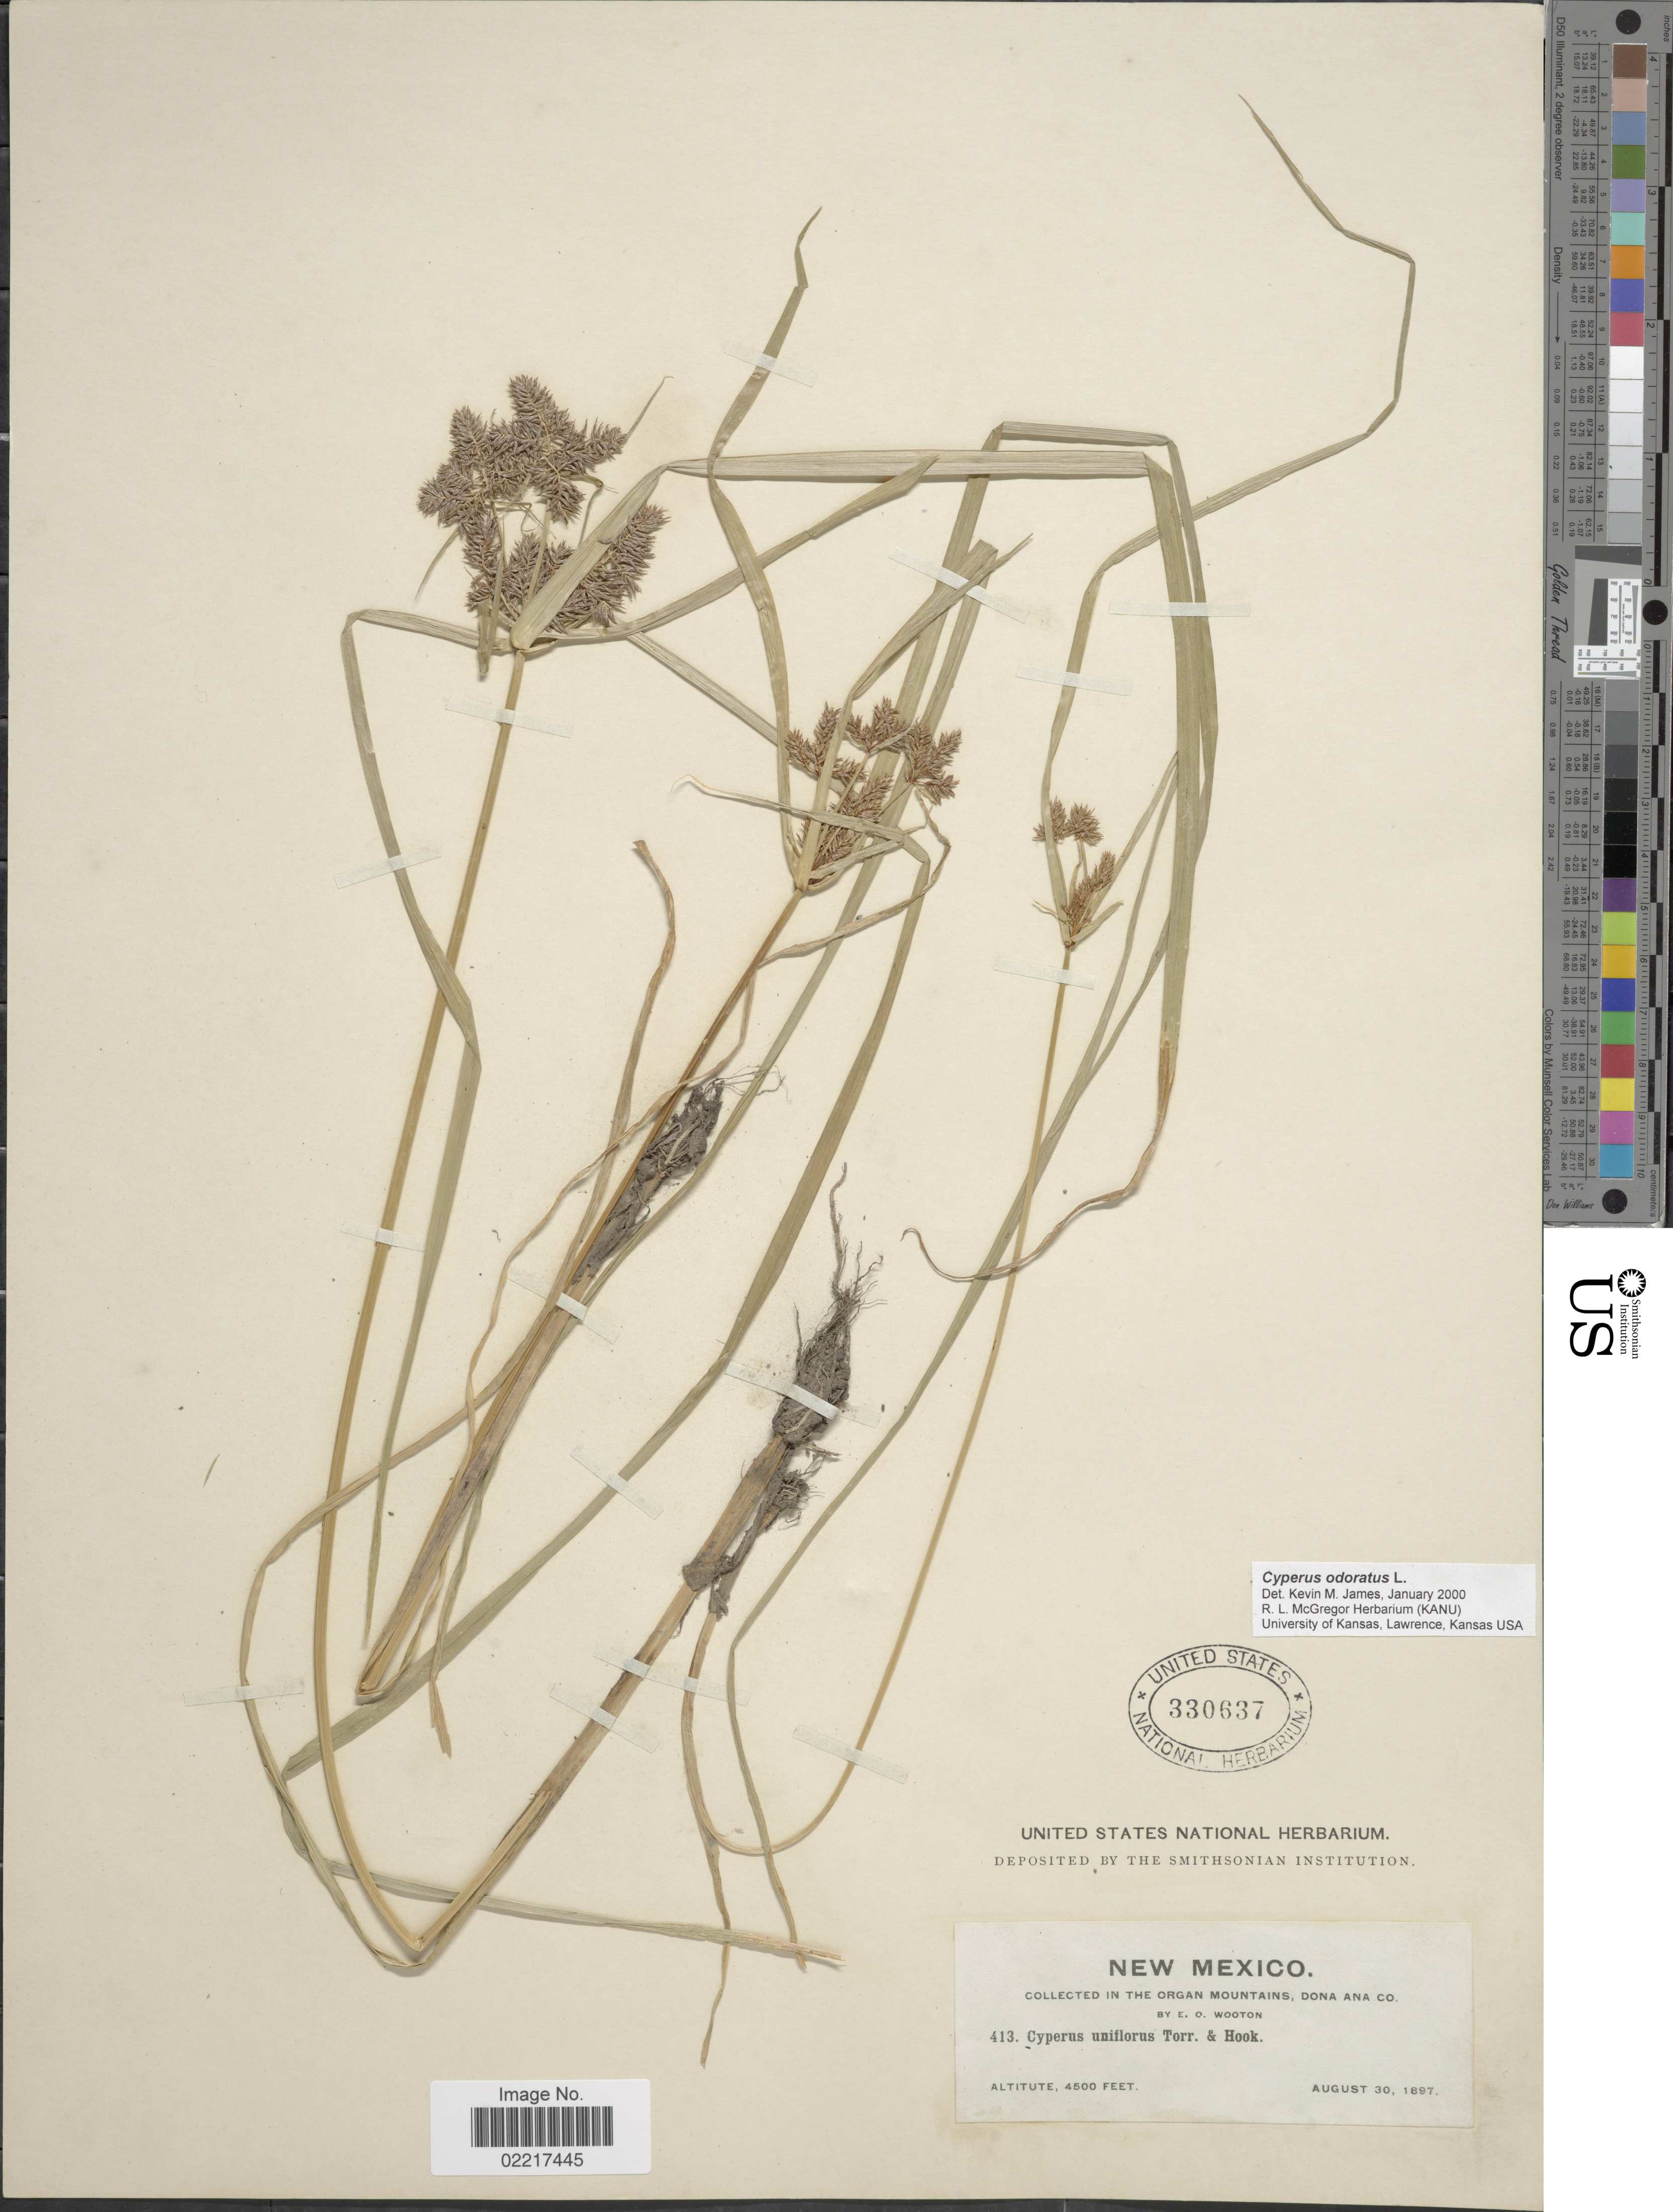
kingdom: Plantae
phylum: Tracheophyta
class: Liliopsida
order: Poales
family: Cyperaceae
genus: Cyperus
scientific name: Cyperus odoratus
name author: L.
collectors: E. O. Wooton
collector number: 413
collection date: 1897-08-30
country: United States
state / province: New Mexico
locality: In the Organ Mountains, Dona Ana Co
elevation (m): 1372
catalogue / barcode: US 330637